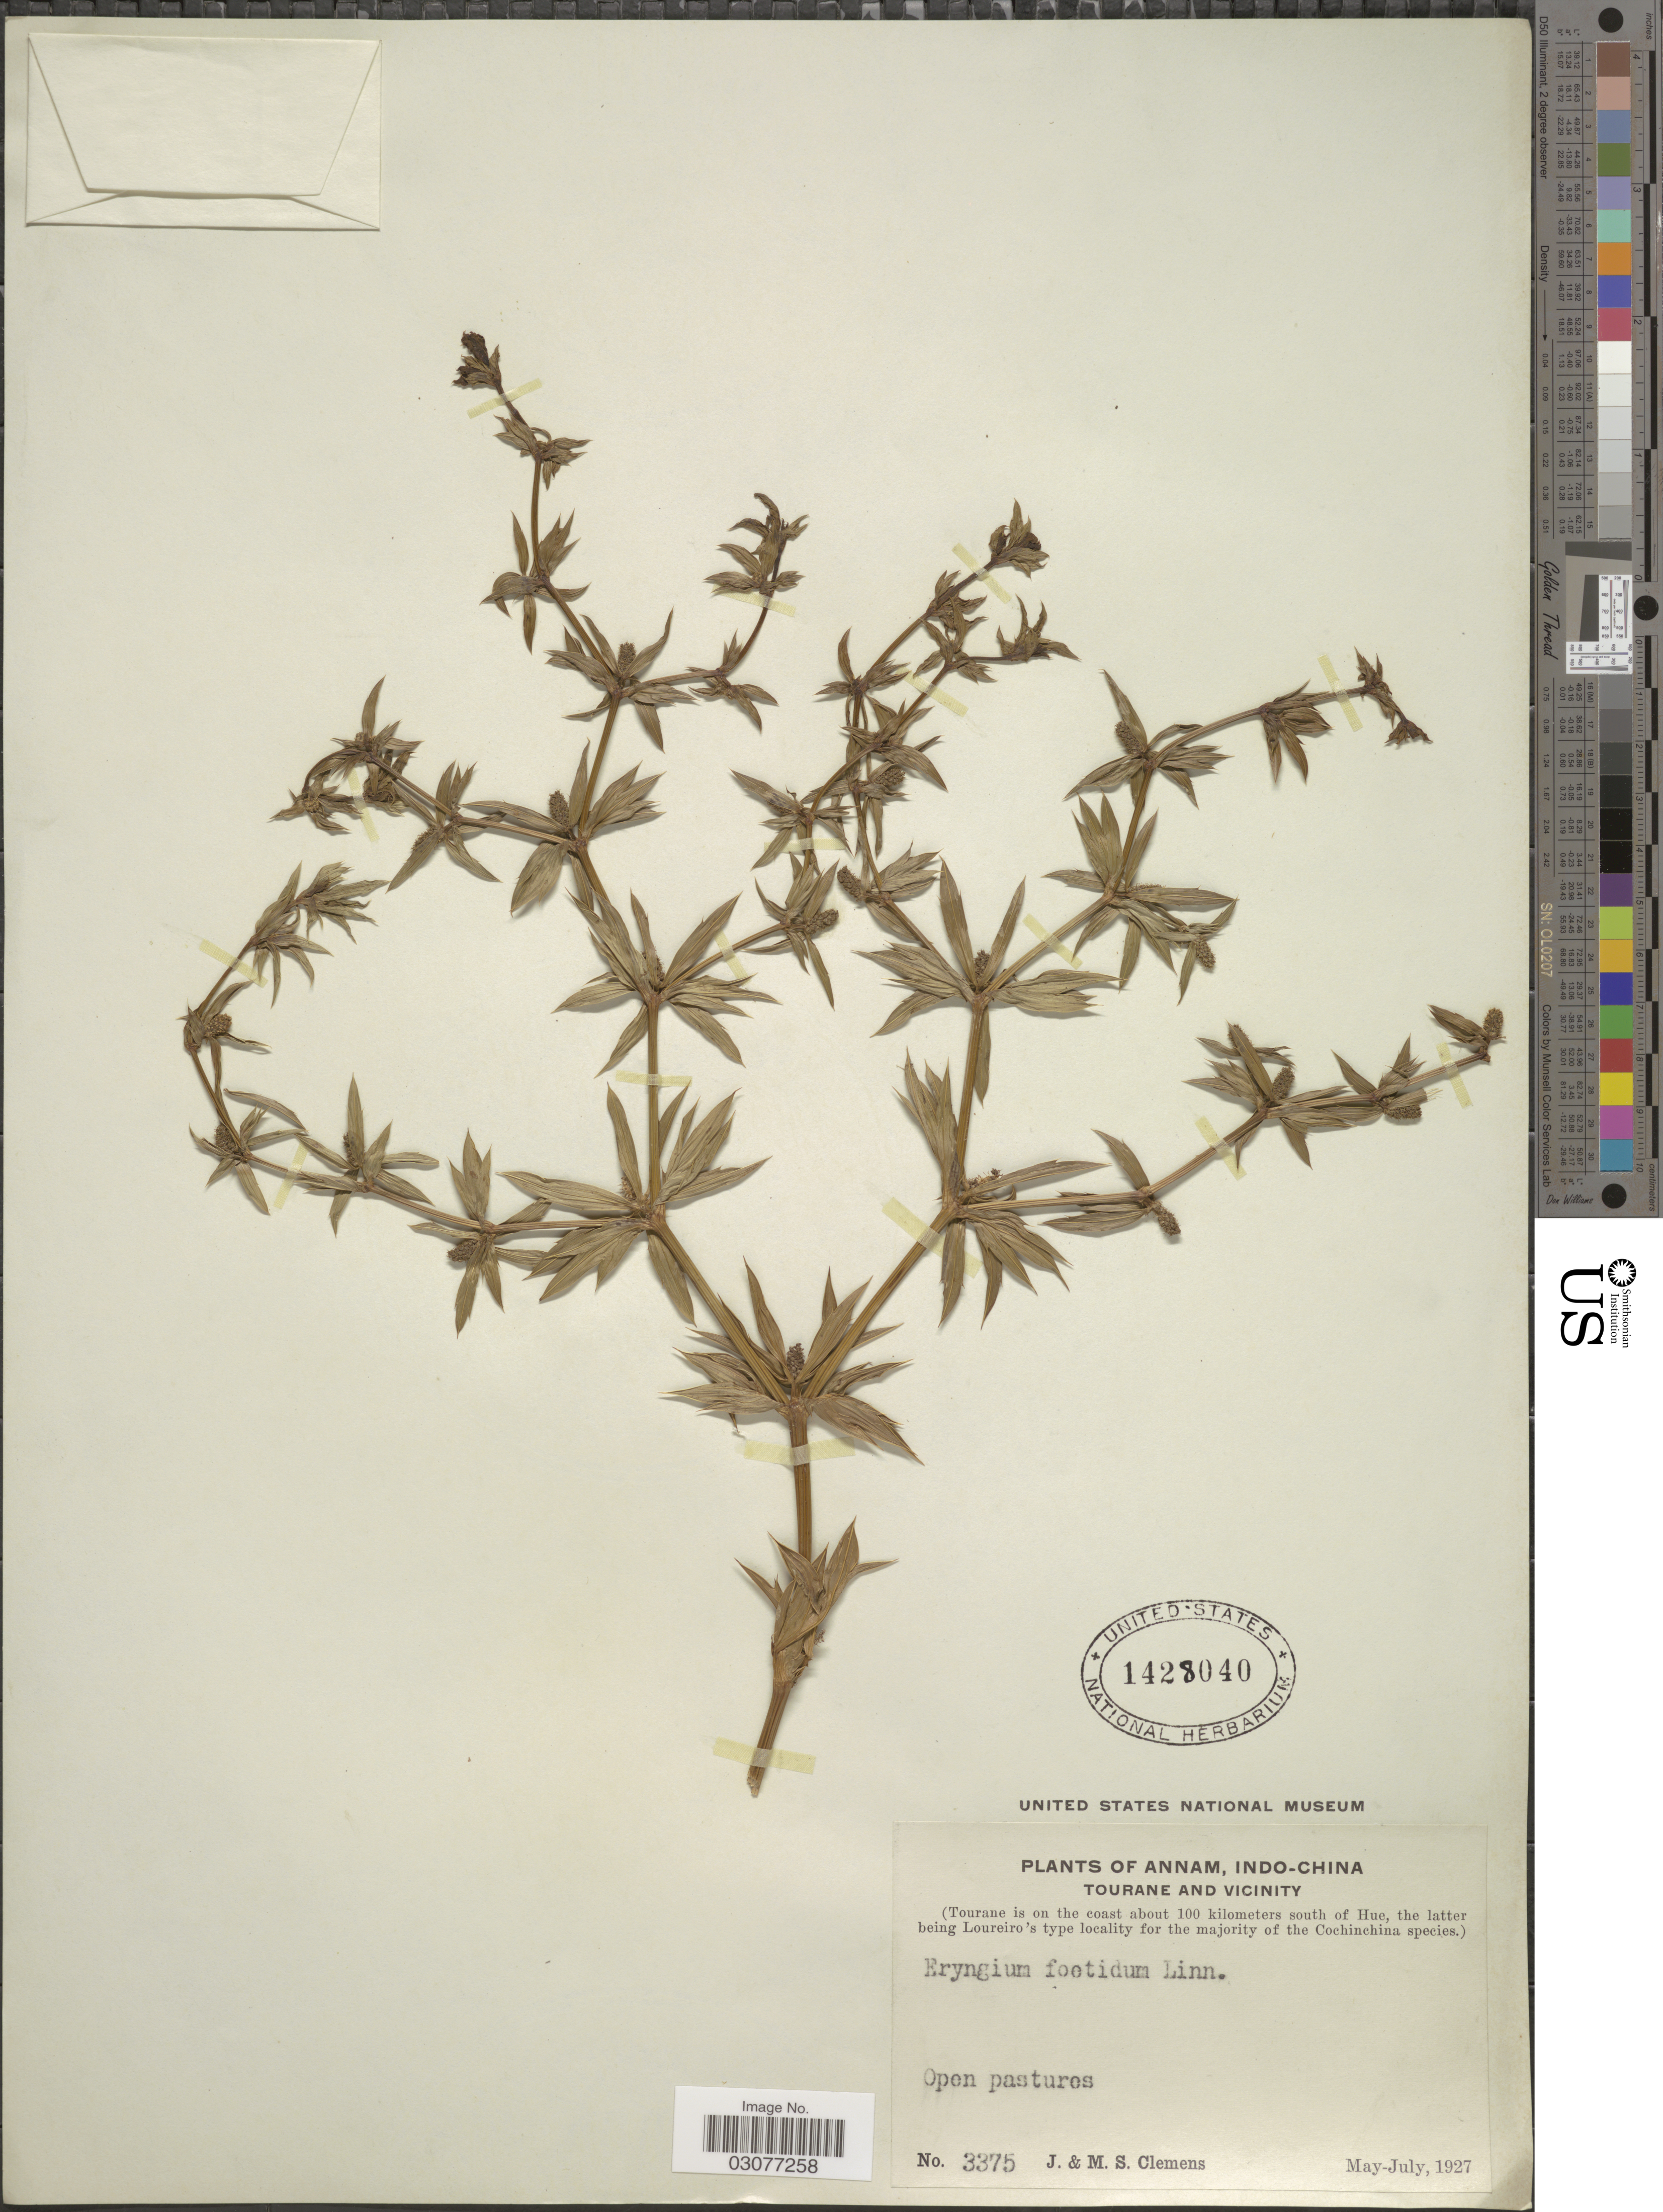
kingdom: Plantae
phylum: Tracheophyta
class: Magnoliopsida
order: Apiales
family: Apiaceae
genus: Eryngium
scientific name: Eryngium foetidum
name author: L.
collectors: J. Clemens & M. S. Clemens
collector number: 3375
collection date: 1927-05/1927-07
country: Vietnam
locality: Annam, Indo-China, Tourane and vicinity, (Tourane is on the coast about 100 kilometers south of Hue).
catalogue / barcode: US 1428040